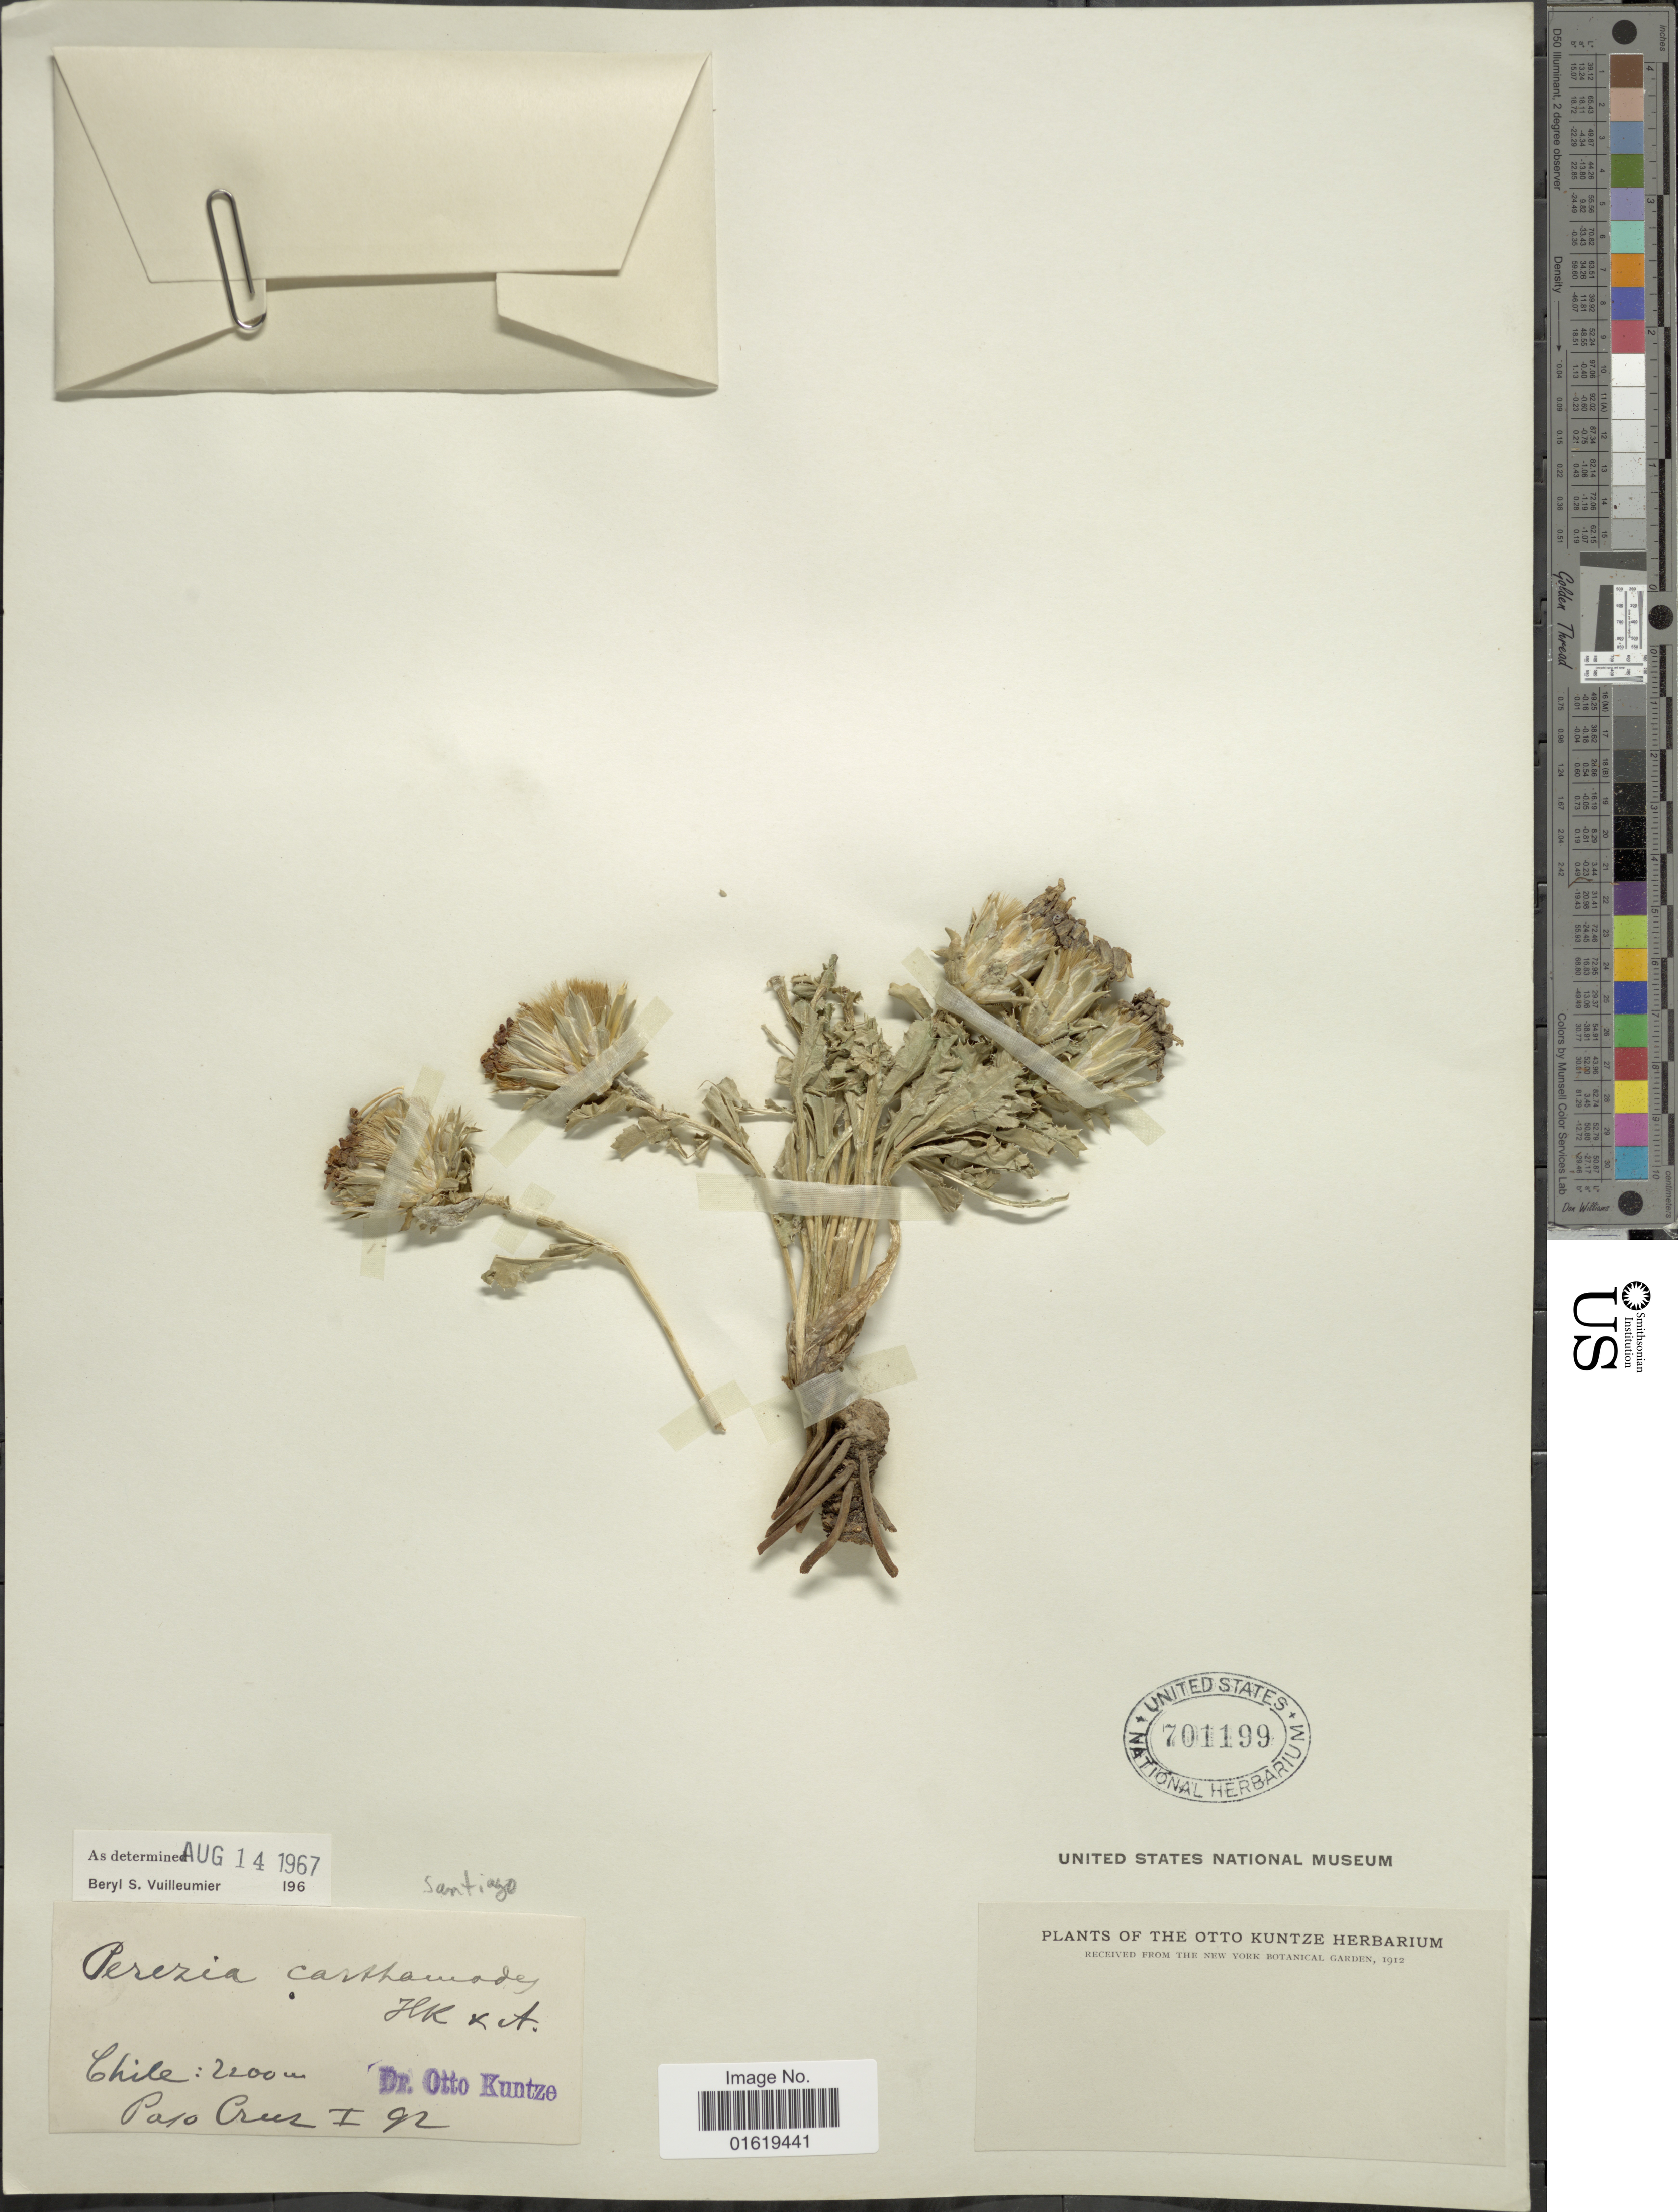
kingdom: Plantae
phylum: Tracheophyta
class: Magnoliopsida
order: Asterales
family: Asteraceae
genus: Perezia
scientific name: Perezia carthamoides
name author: (D. Don) Hook. & Arn.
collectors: C.E.O. Kuntze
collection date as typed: Transcribed d/m/y: /1/92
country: Chile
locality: Paso Cruz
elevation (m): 2200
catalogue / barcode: US 701199